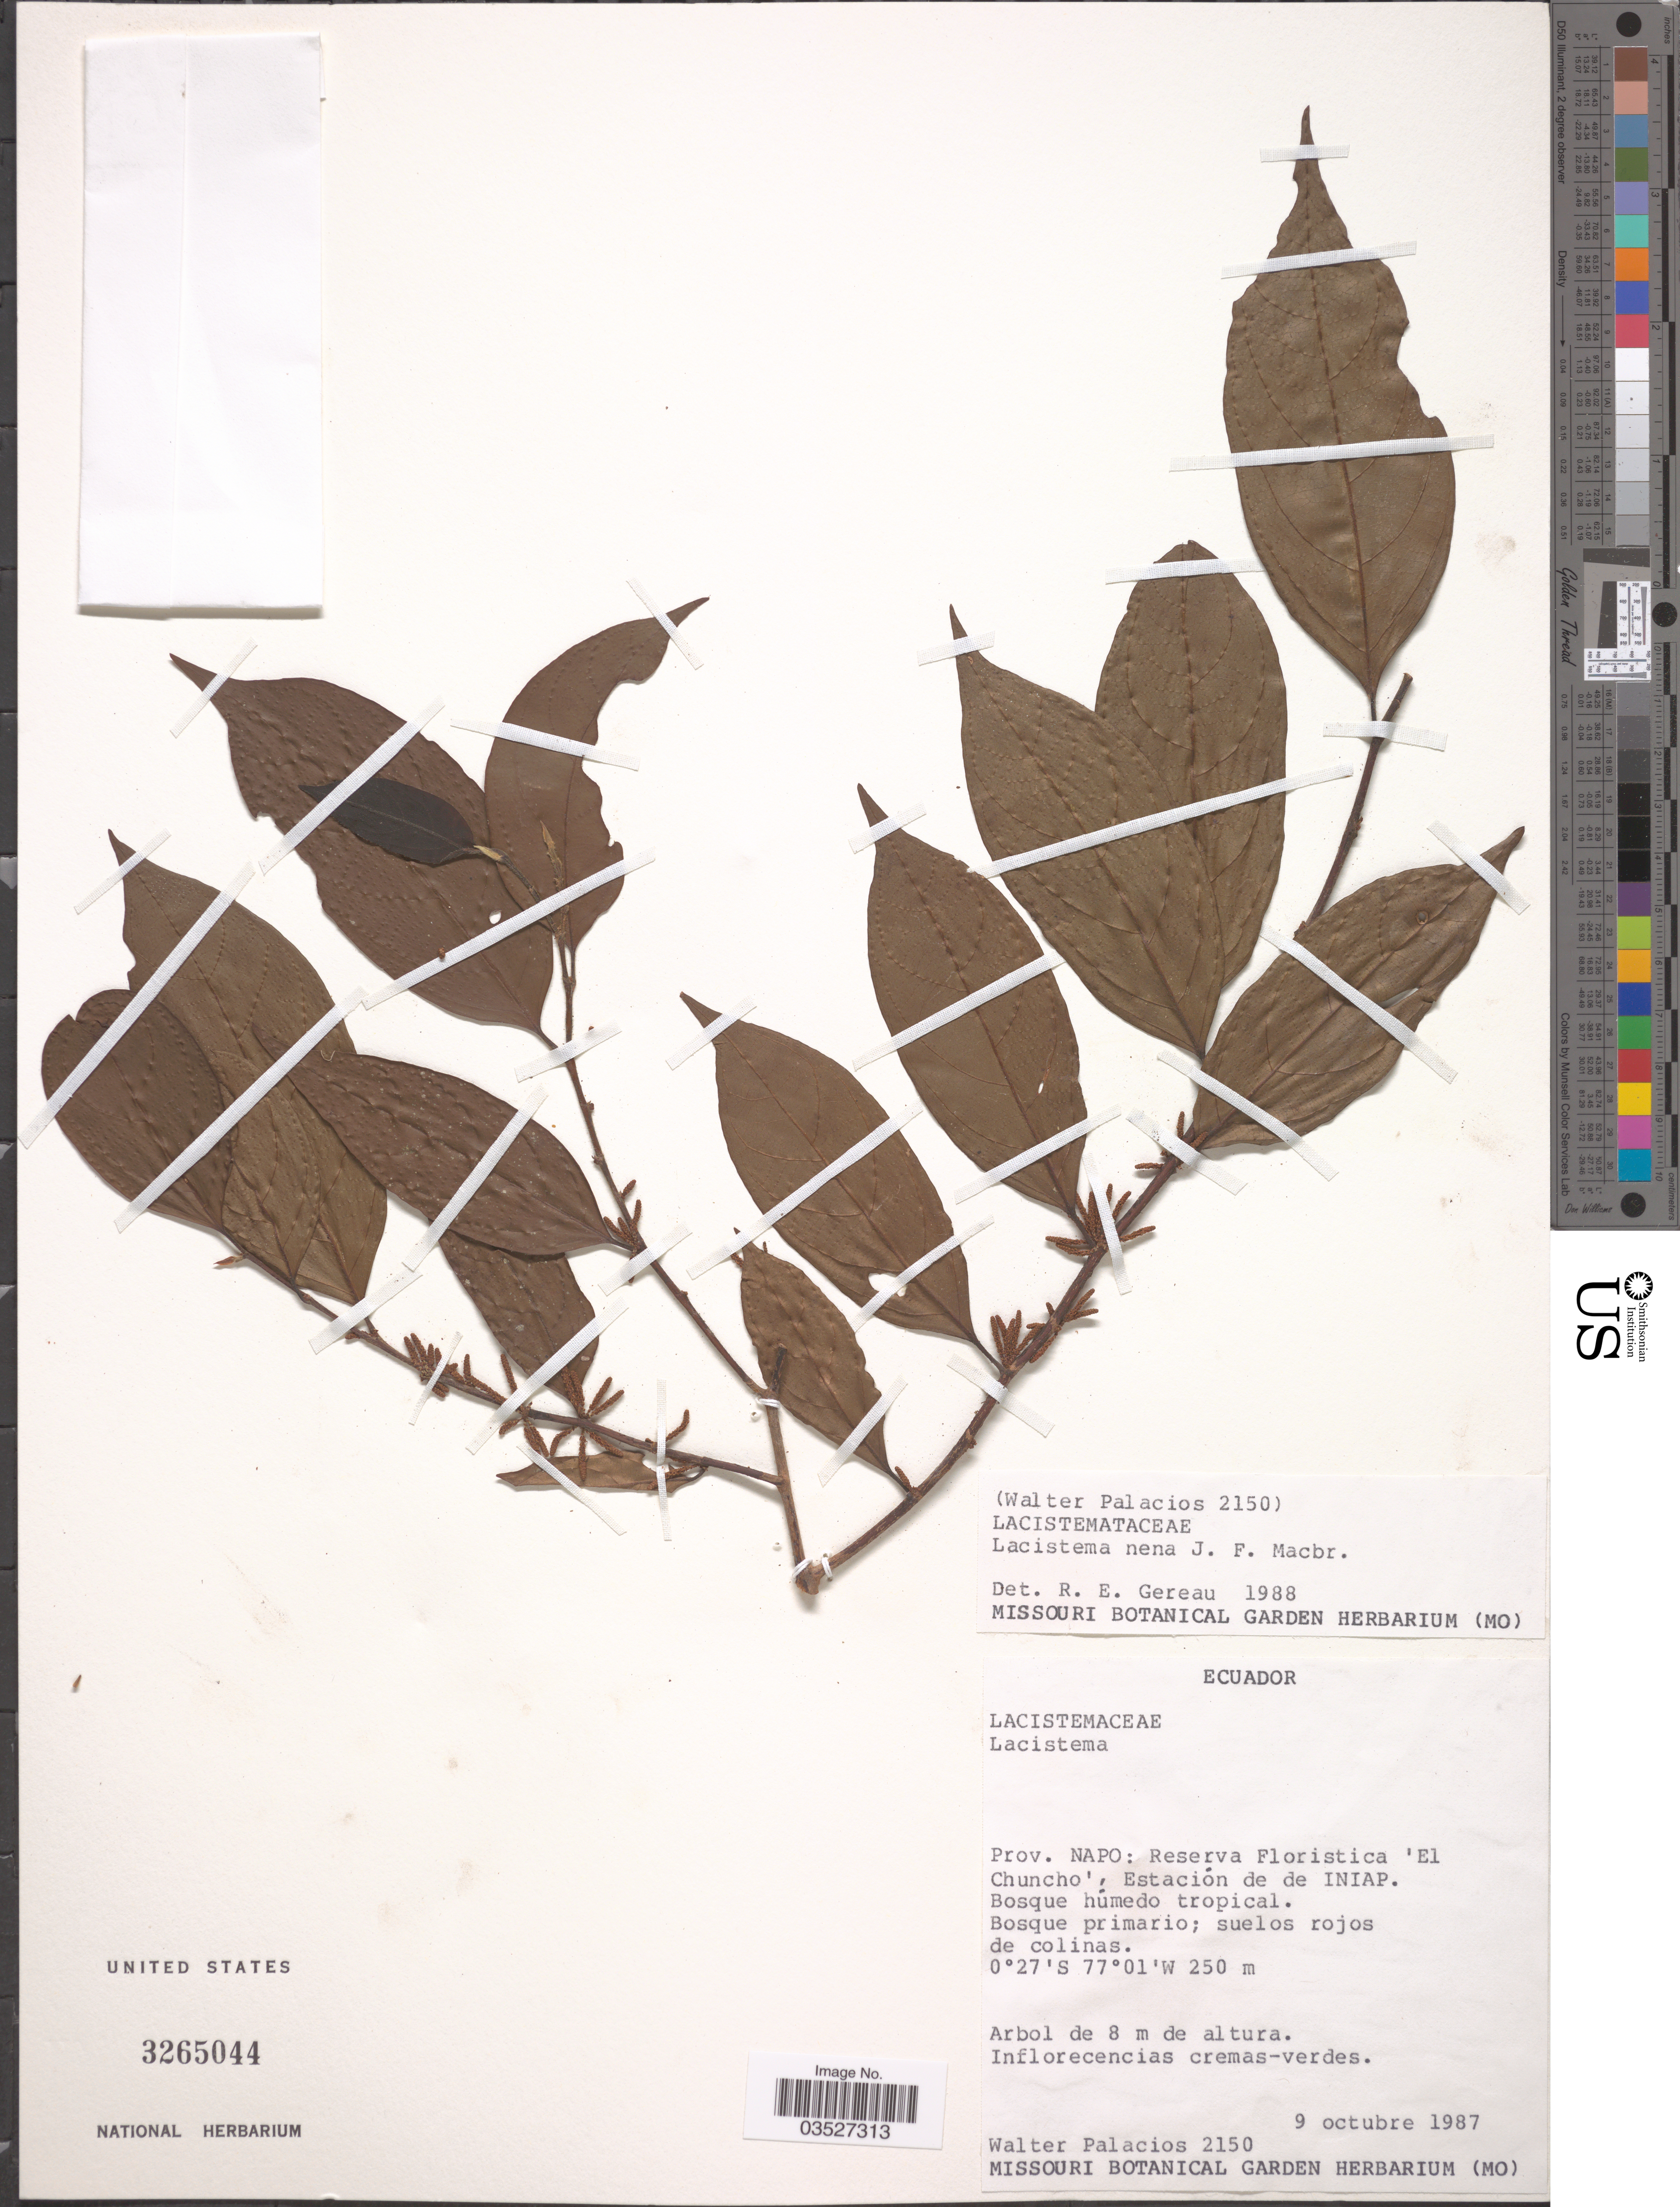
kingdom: Plantae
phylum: Tracheophyta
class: Magnoliopsida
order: Malpighiales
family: Lacistemataceae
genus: Lacistema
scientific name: Lacistema nena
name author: J.F. Macbr.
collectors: W. Palacios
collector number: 2150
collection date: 1987-10-09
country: Ecuador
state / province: Napo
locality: Reserva Floristica 'El Chuncho', Estación de de INIAP.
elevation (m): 250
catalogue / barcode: US 3265044